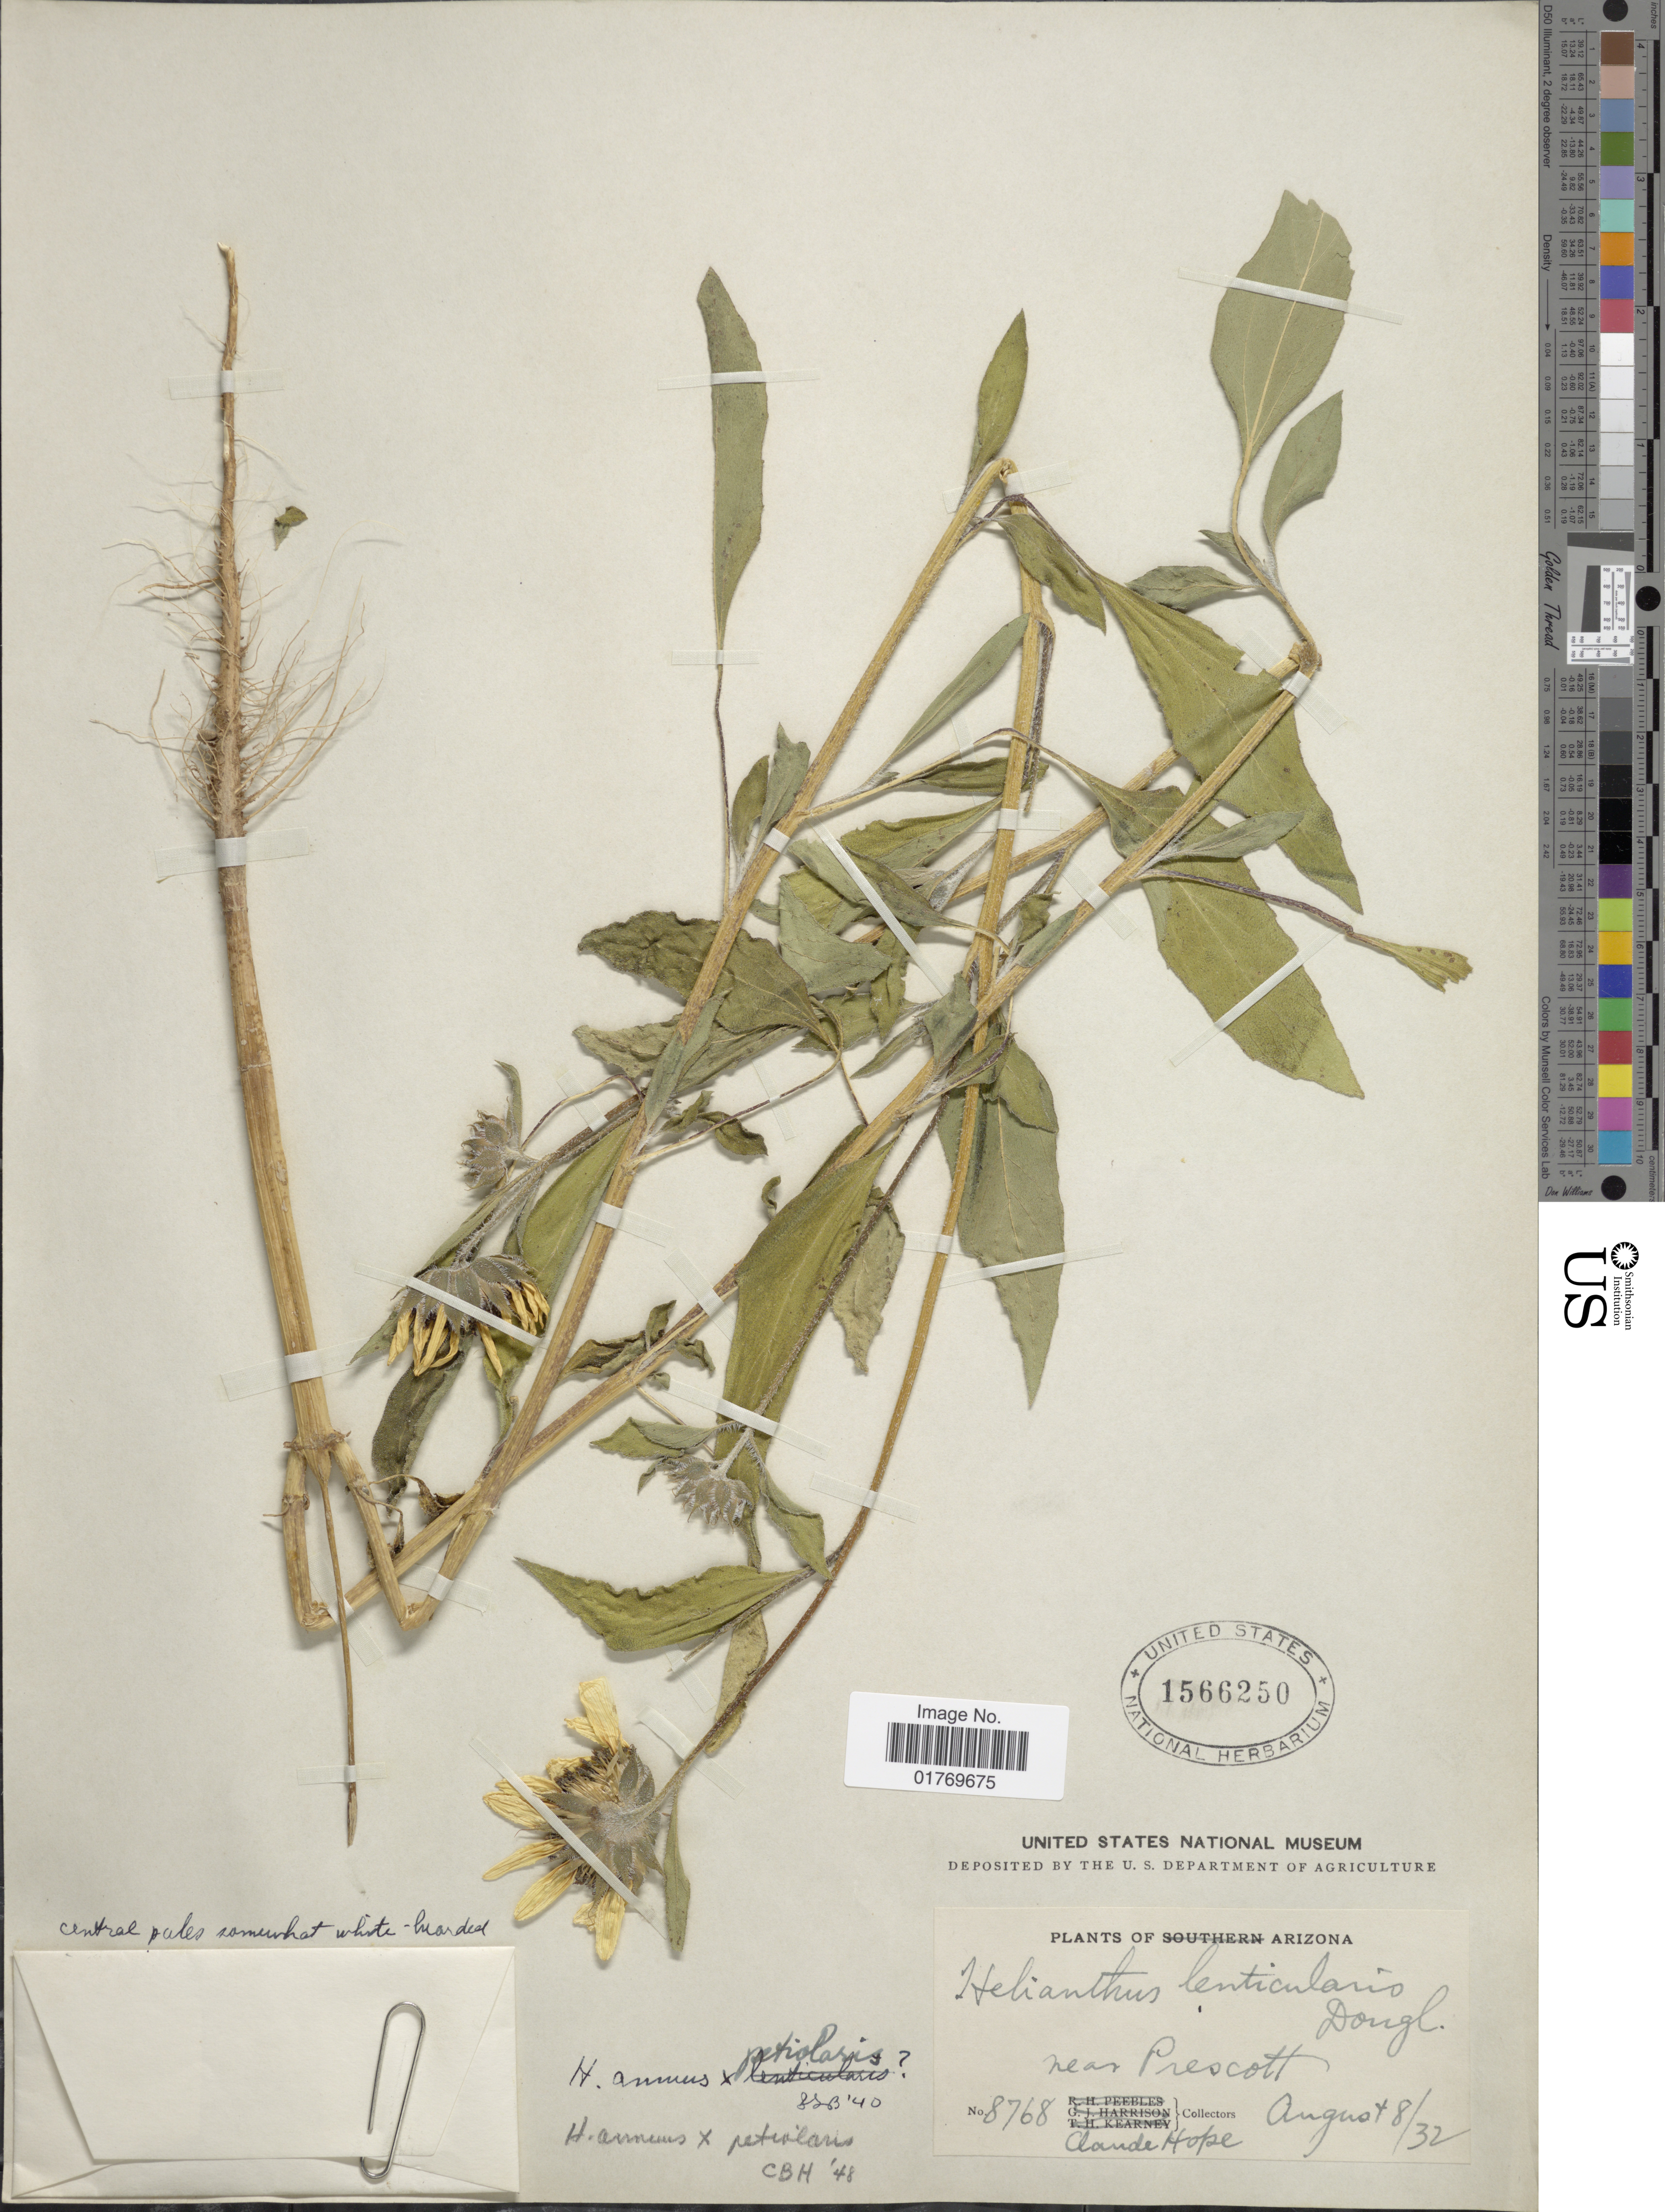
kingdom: Plantae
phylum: Tracheophyta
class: Magnoliopsida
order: Asterales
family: Asteraceae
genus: Helianthus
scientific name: Helianthus annuus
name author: L.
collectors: C. Hope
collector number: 8768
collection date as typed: Transcribed d/m/y: 8/8/32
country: United States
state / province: Arizona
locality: Near Prescott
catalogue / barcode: US 1566250